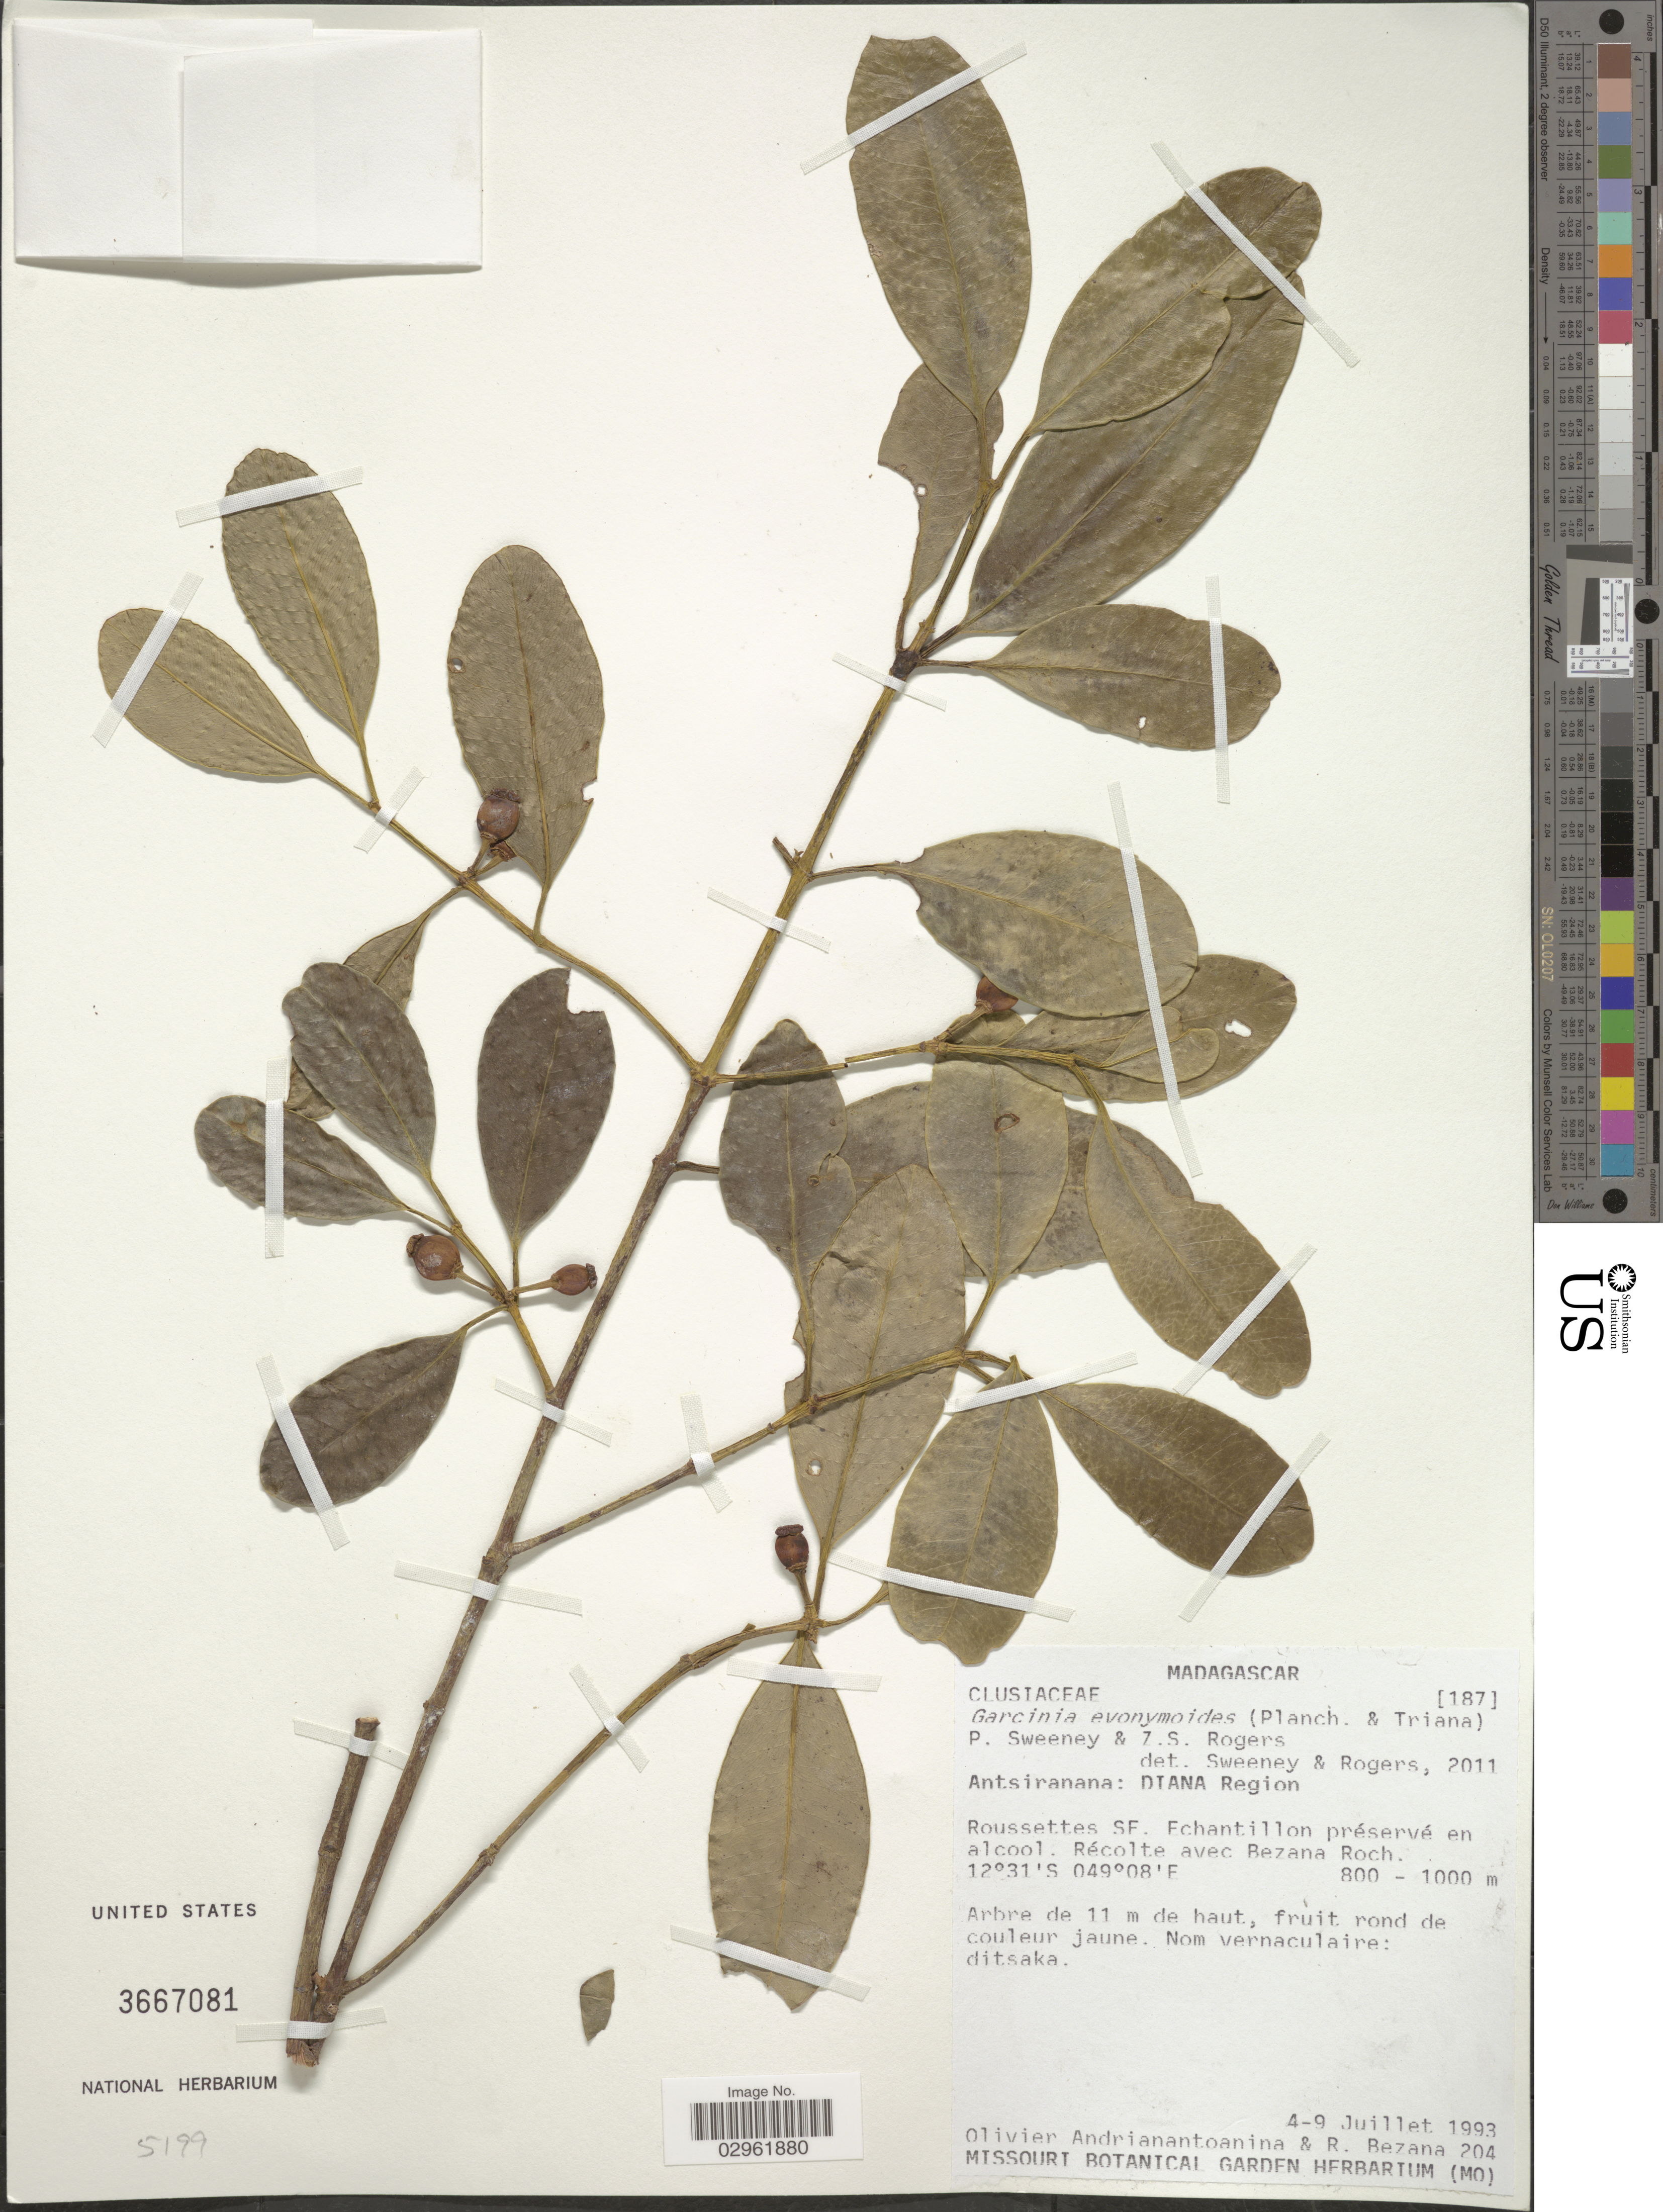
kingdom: Plantae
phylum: Tracheophyta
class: Magnoliopsida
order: Malpighiales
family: Clusiaceae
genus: Garcinia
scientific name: Garcinia evonymoides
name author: (Planch. & Triana) P.W. Sweeney & Z.S. Rogers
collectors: O. Andrianantoanina & R. Bezana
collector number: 204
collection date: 1993-07-04/1993-07-09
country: Madagascar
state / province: Diana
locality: Diana Region, Roussettes SE, Echantillon préservé en alcool, Récolte avec Bezana Roch.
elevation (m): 800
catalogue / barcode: US 3667081